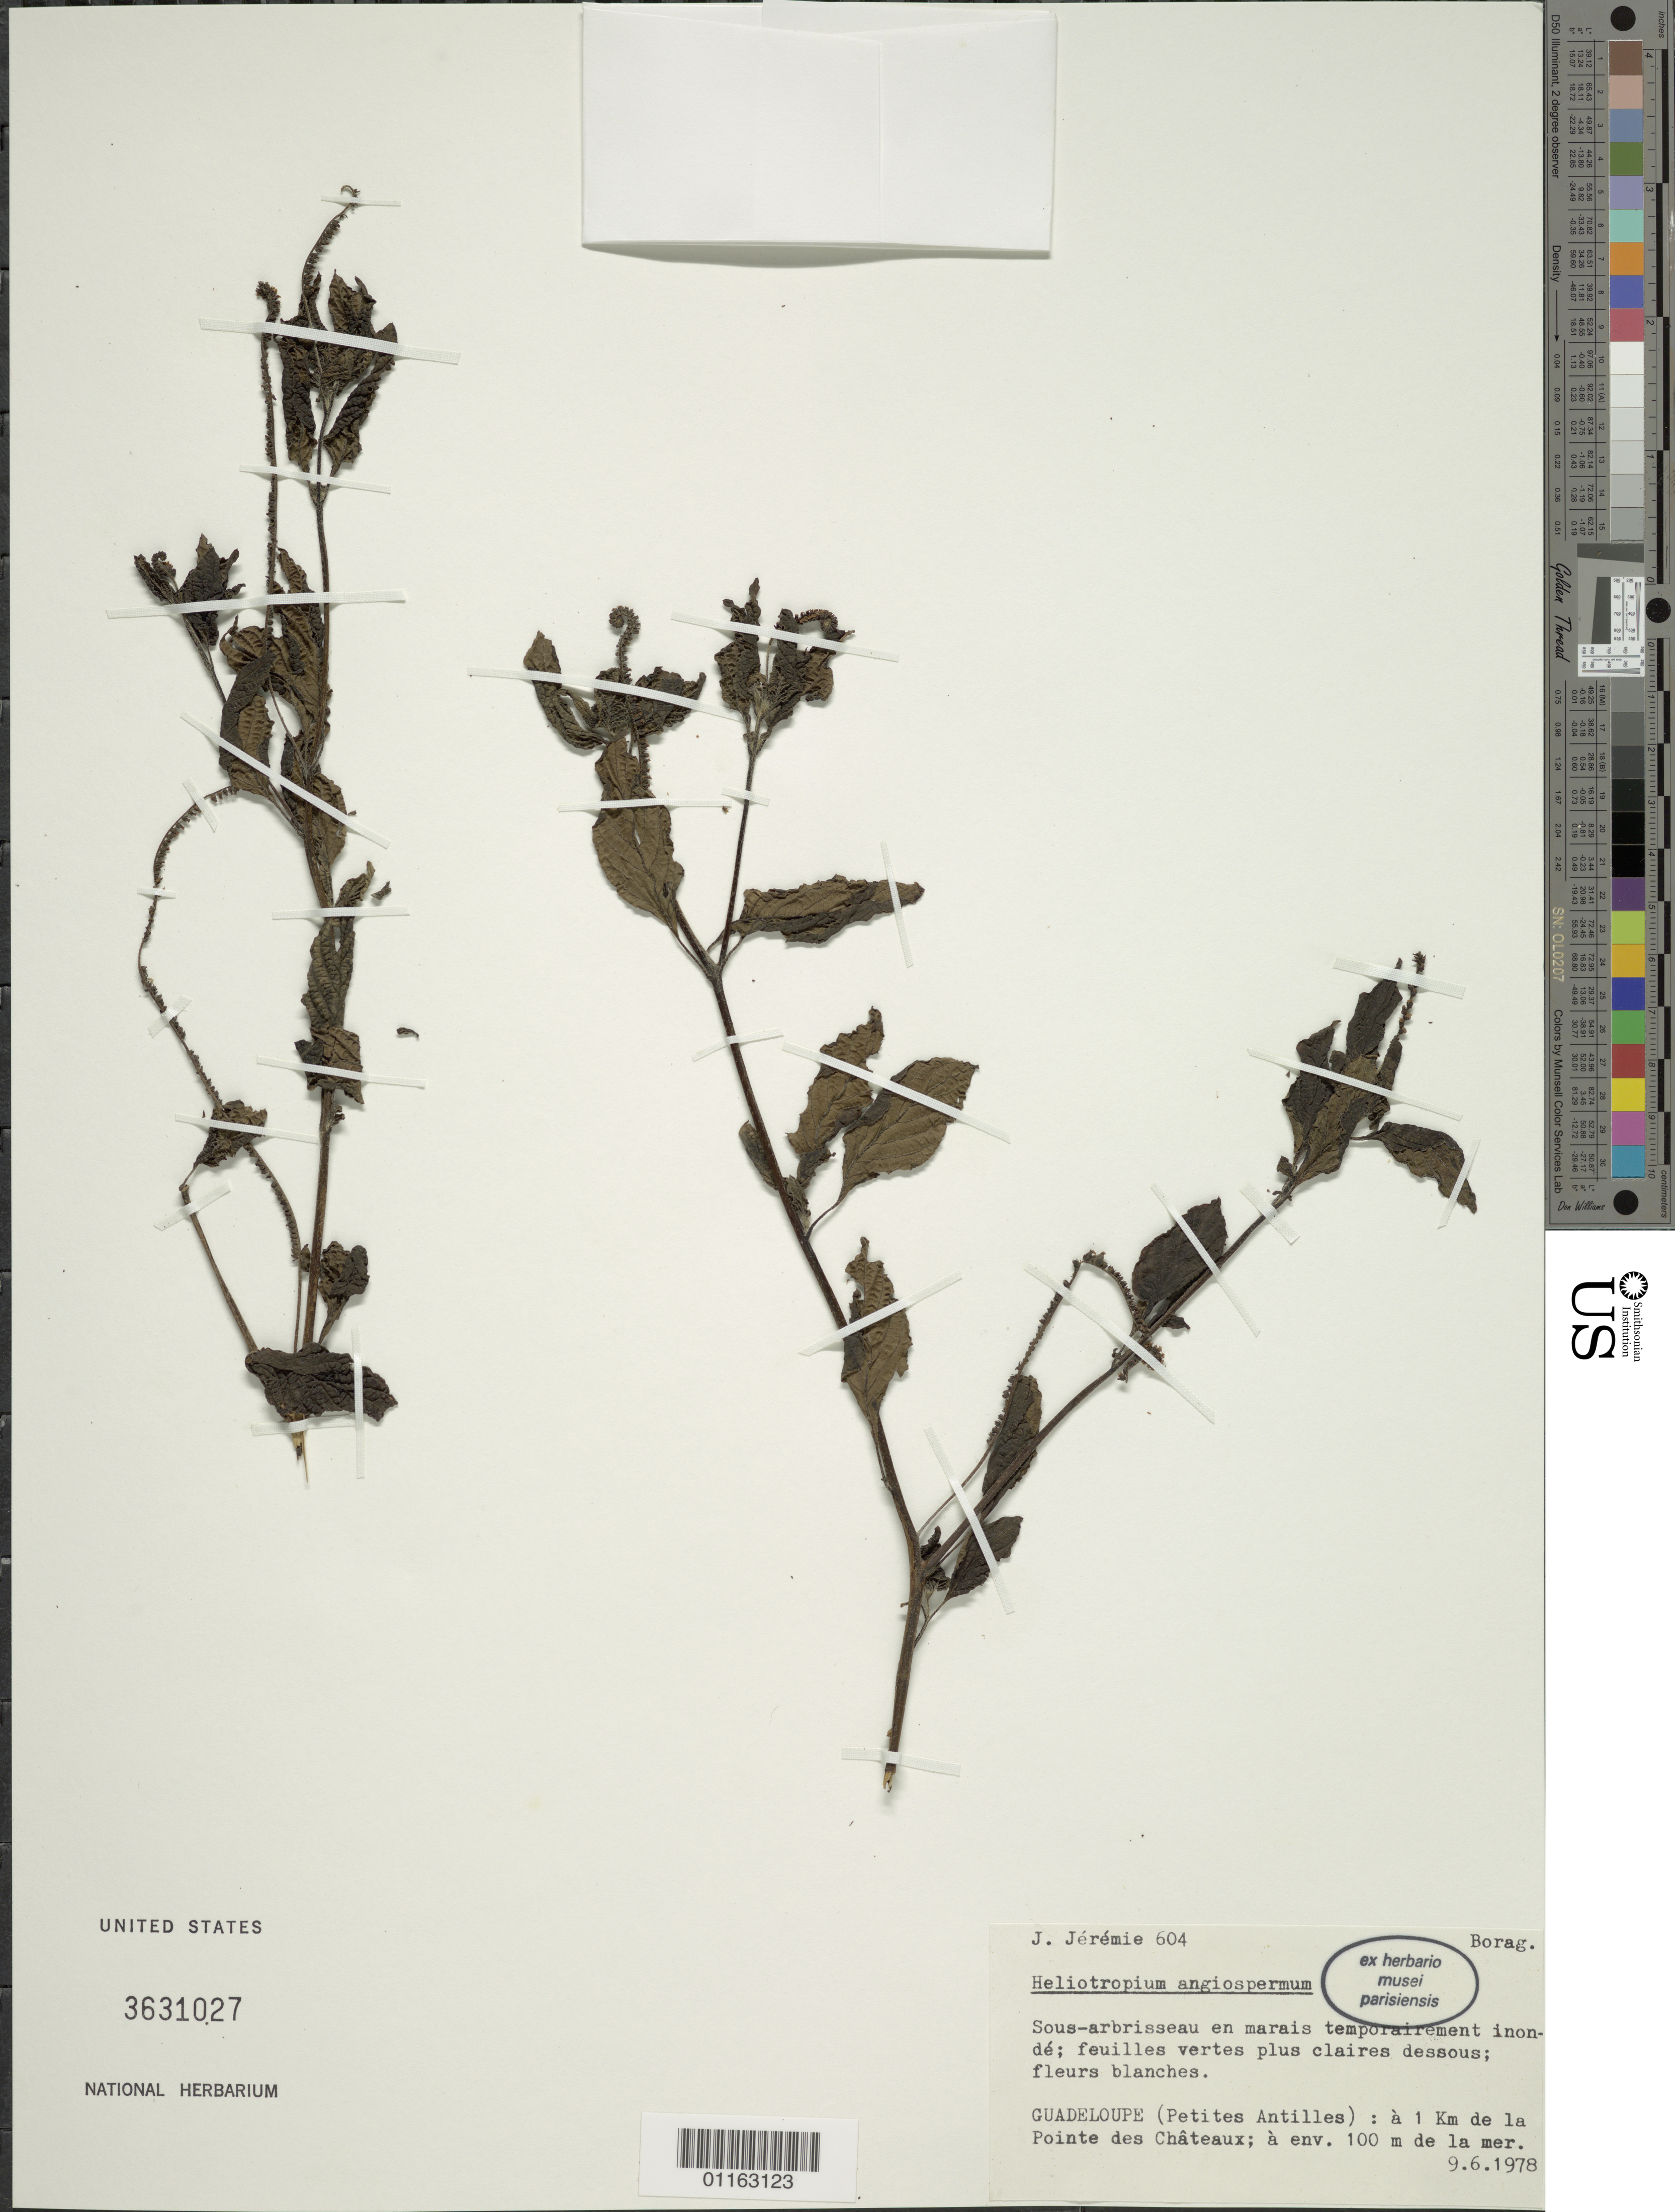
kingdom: Plantae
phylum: Tracheophyta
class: Magnoliopsida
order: Boraginales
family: Heliotropiaceae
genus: Heliotropium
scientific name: Heliotropium angiospermum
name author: Murray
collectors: J. Jérémie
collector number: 604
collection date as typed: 09 Jun 1978 or 06 Sep 1978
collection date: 1978-06-09 or 1978-09-06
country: Guadeloupe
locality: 1 km. de la Pointe des Chateaux; sous-arbrisseau en marais temporairement inonde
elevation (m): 100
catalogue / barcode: US 3631027